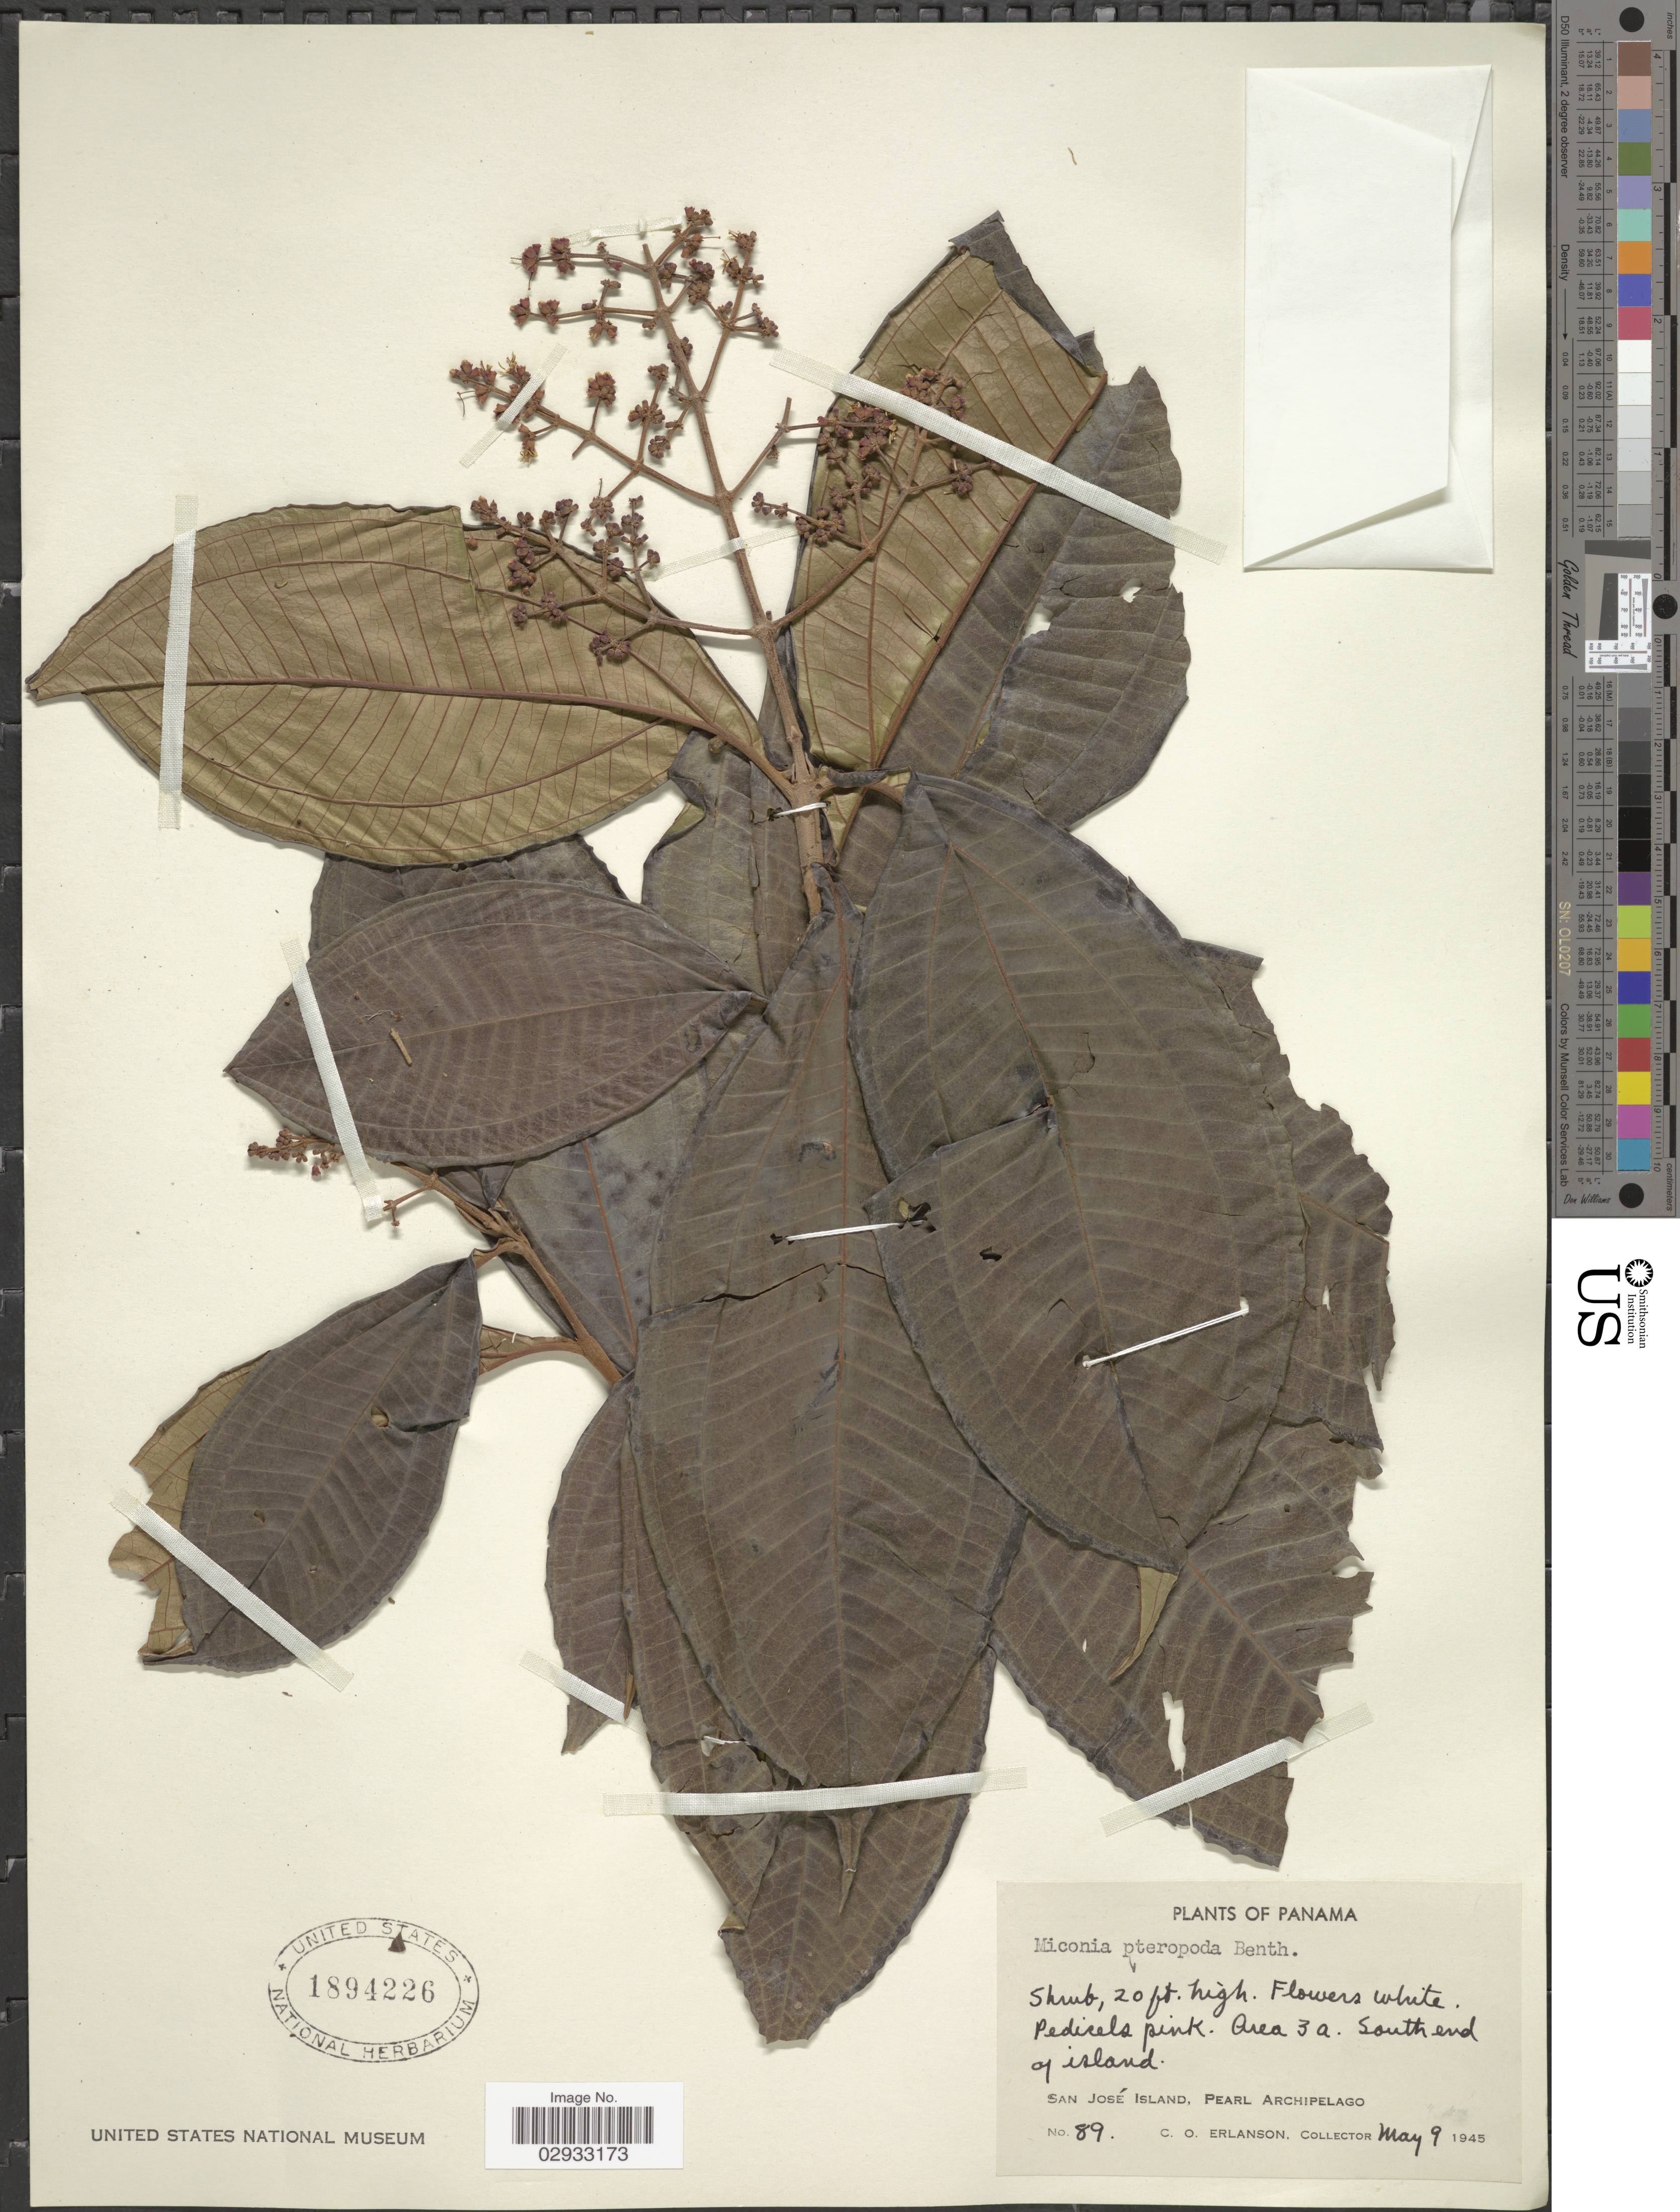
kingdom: Plantae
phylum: Tracheophyta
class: Magnoliopsida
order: Myrtales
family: Melastomataceae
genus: Miconia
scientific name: Miconia pteropoda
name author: Benth.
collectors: C. O. Erlanson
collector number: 89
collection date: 1945-05-09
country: Panama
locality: Area 3a. south end of island. San José Island, Pearl Archipelago.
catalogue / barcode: US 1894226